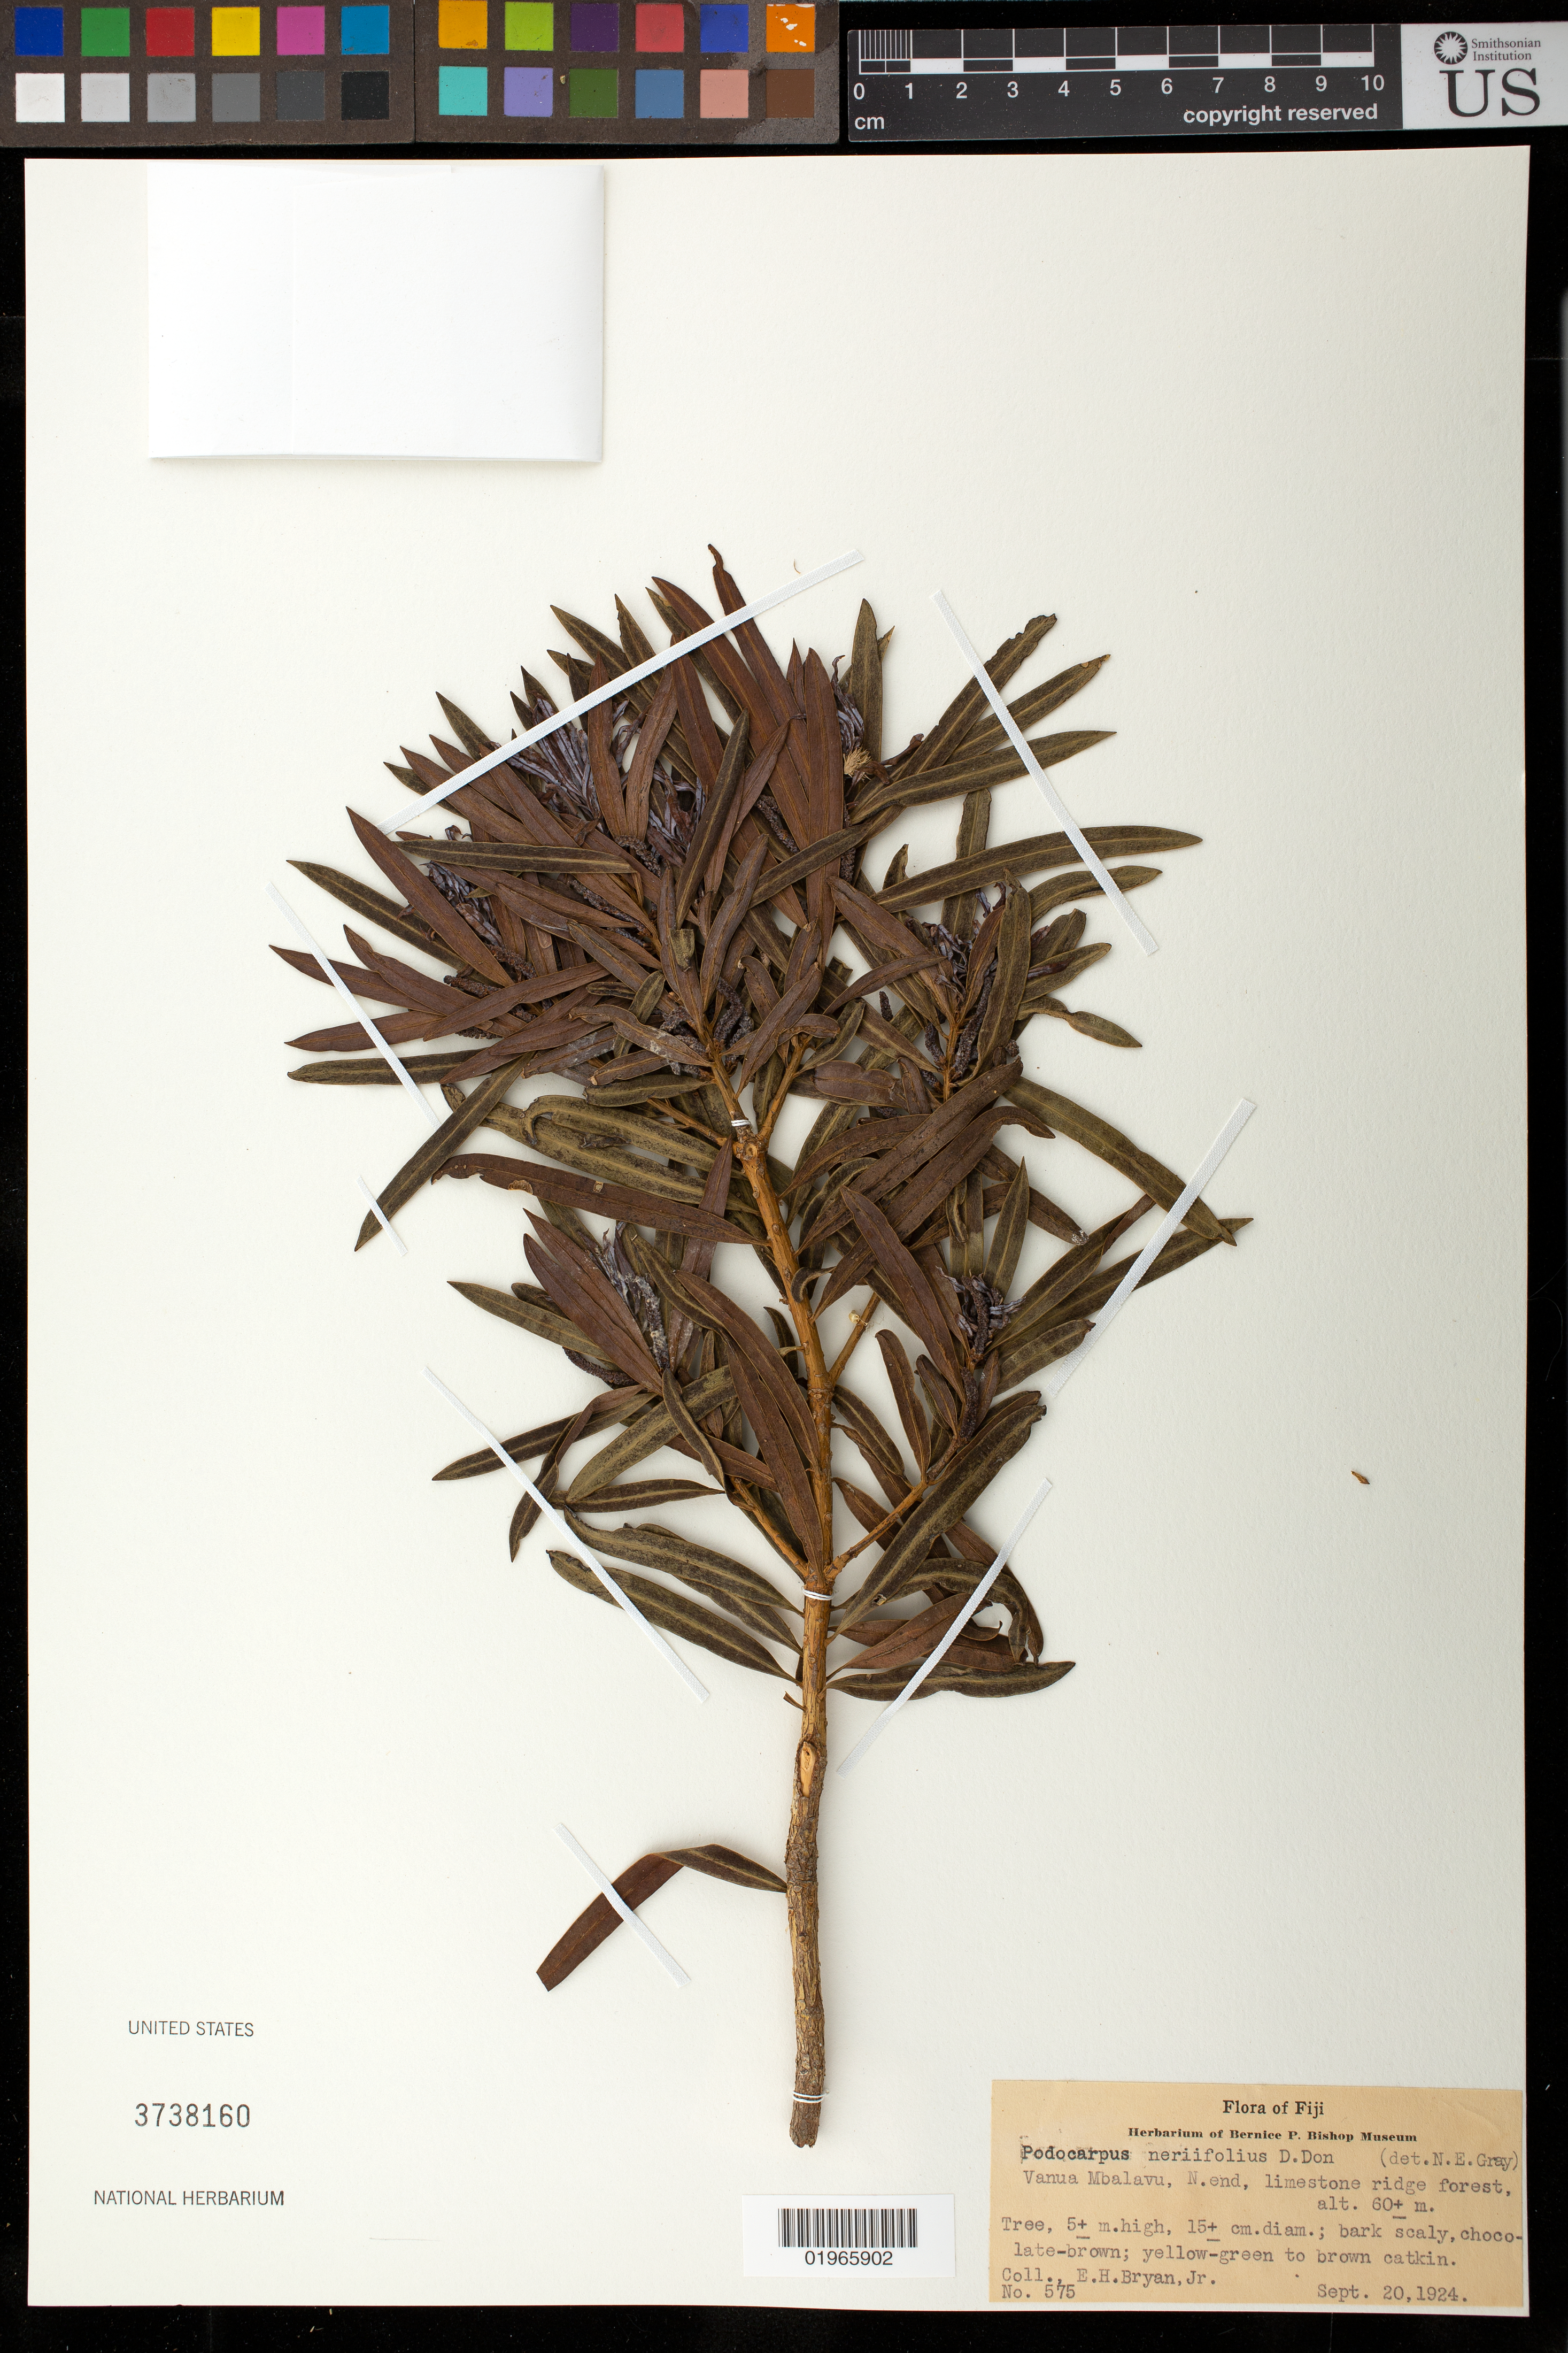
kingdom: Plantae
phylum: Tracheophyta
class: Pinopsida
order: Pinales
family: Podocarpaceae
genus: Podocarpus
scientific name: Podocarpus neriifolius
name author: D. Don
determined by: Gray, N. E.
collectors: E. Bryan Jr.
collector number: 575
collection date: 1924-09-20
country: Fiji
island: Vanua Balavu [Mbalavu]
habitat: Limestone ridge forest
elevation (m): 60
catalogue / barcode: US 3738160